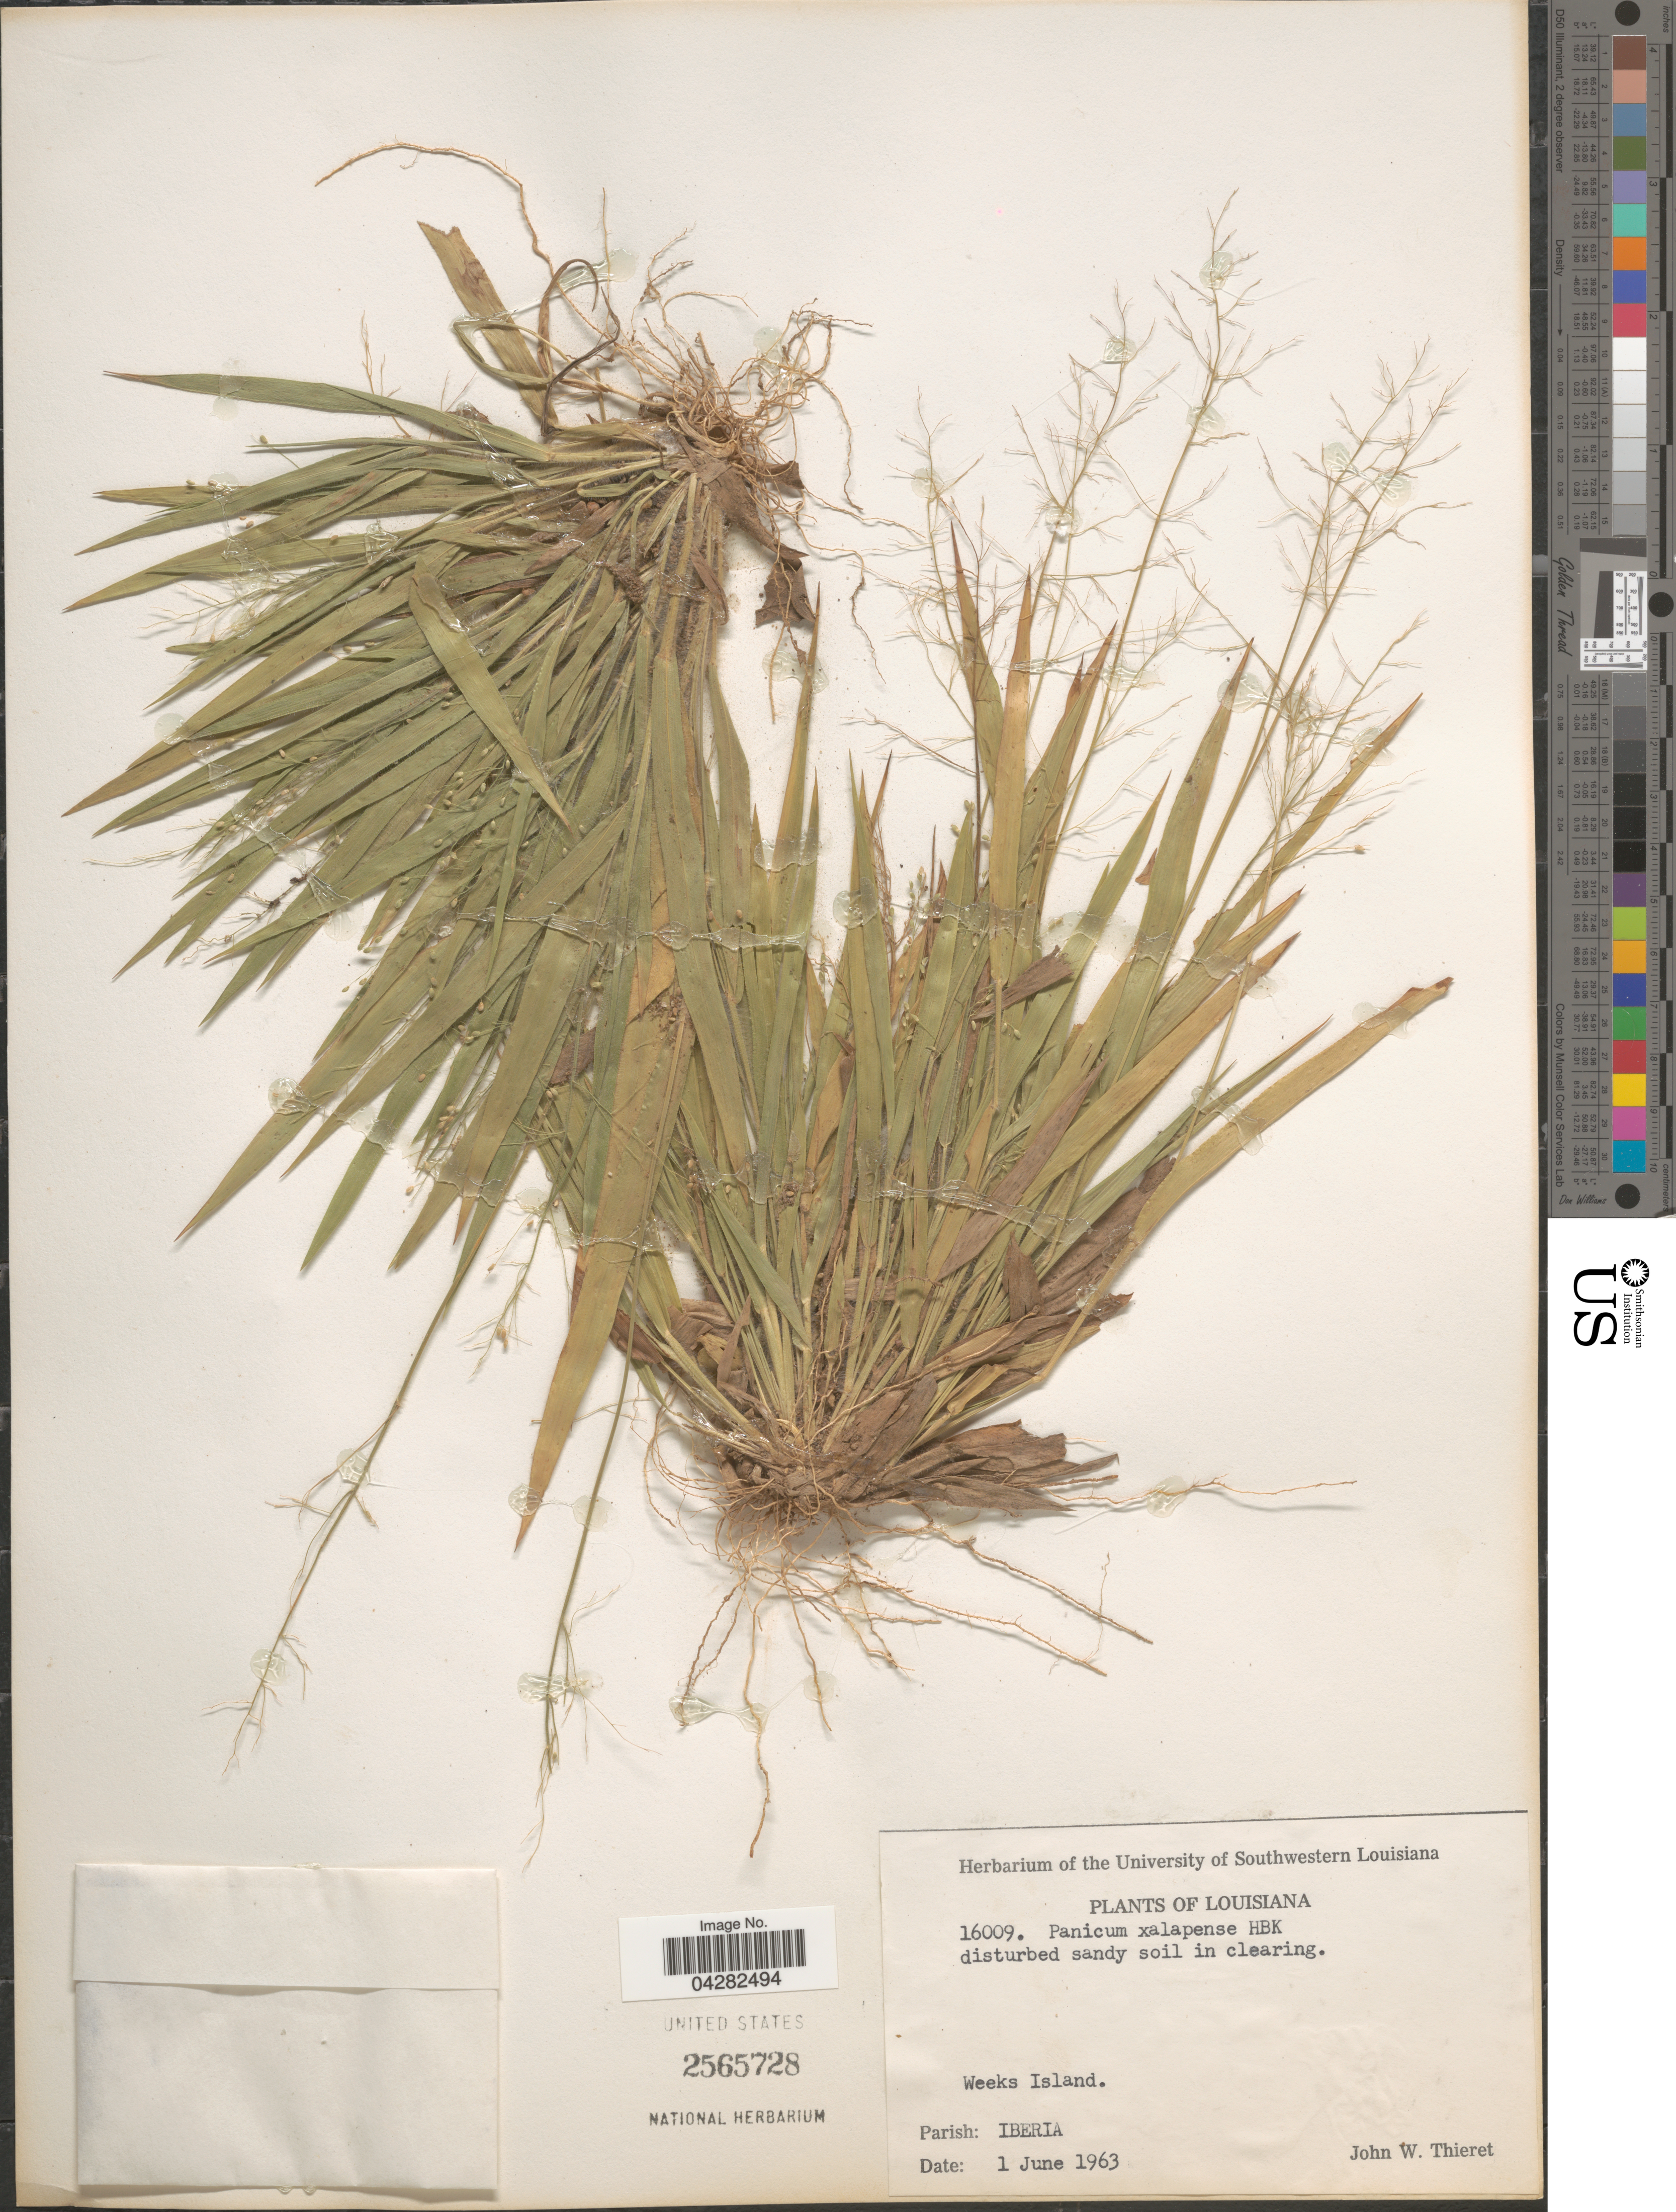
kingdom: Plantae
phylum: Tracheophyta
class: Liliopsida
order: Poales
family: Poaceae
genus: Dichanthelium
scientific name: Dichanthelium laxiflorum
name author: (Lam.) Gould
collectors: J. W. Thieret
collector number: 16009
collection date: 1963-06-01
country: United States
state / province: Louisiana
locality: Weeks Island. Parish: Iberia.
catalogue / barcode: US 2565728